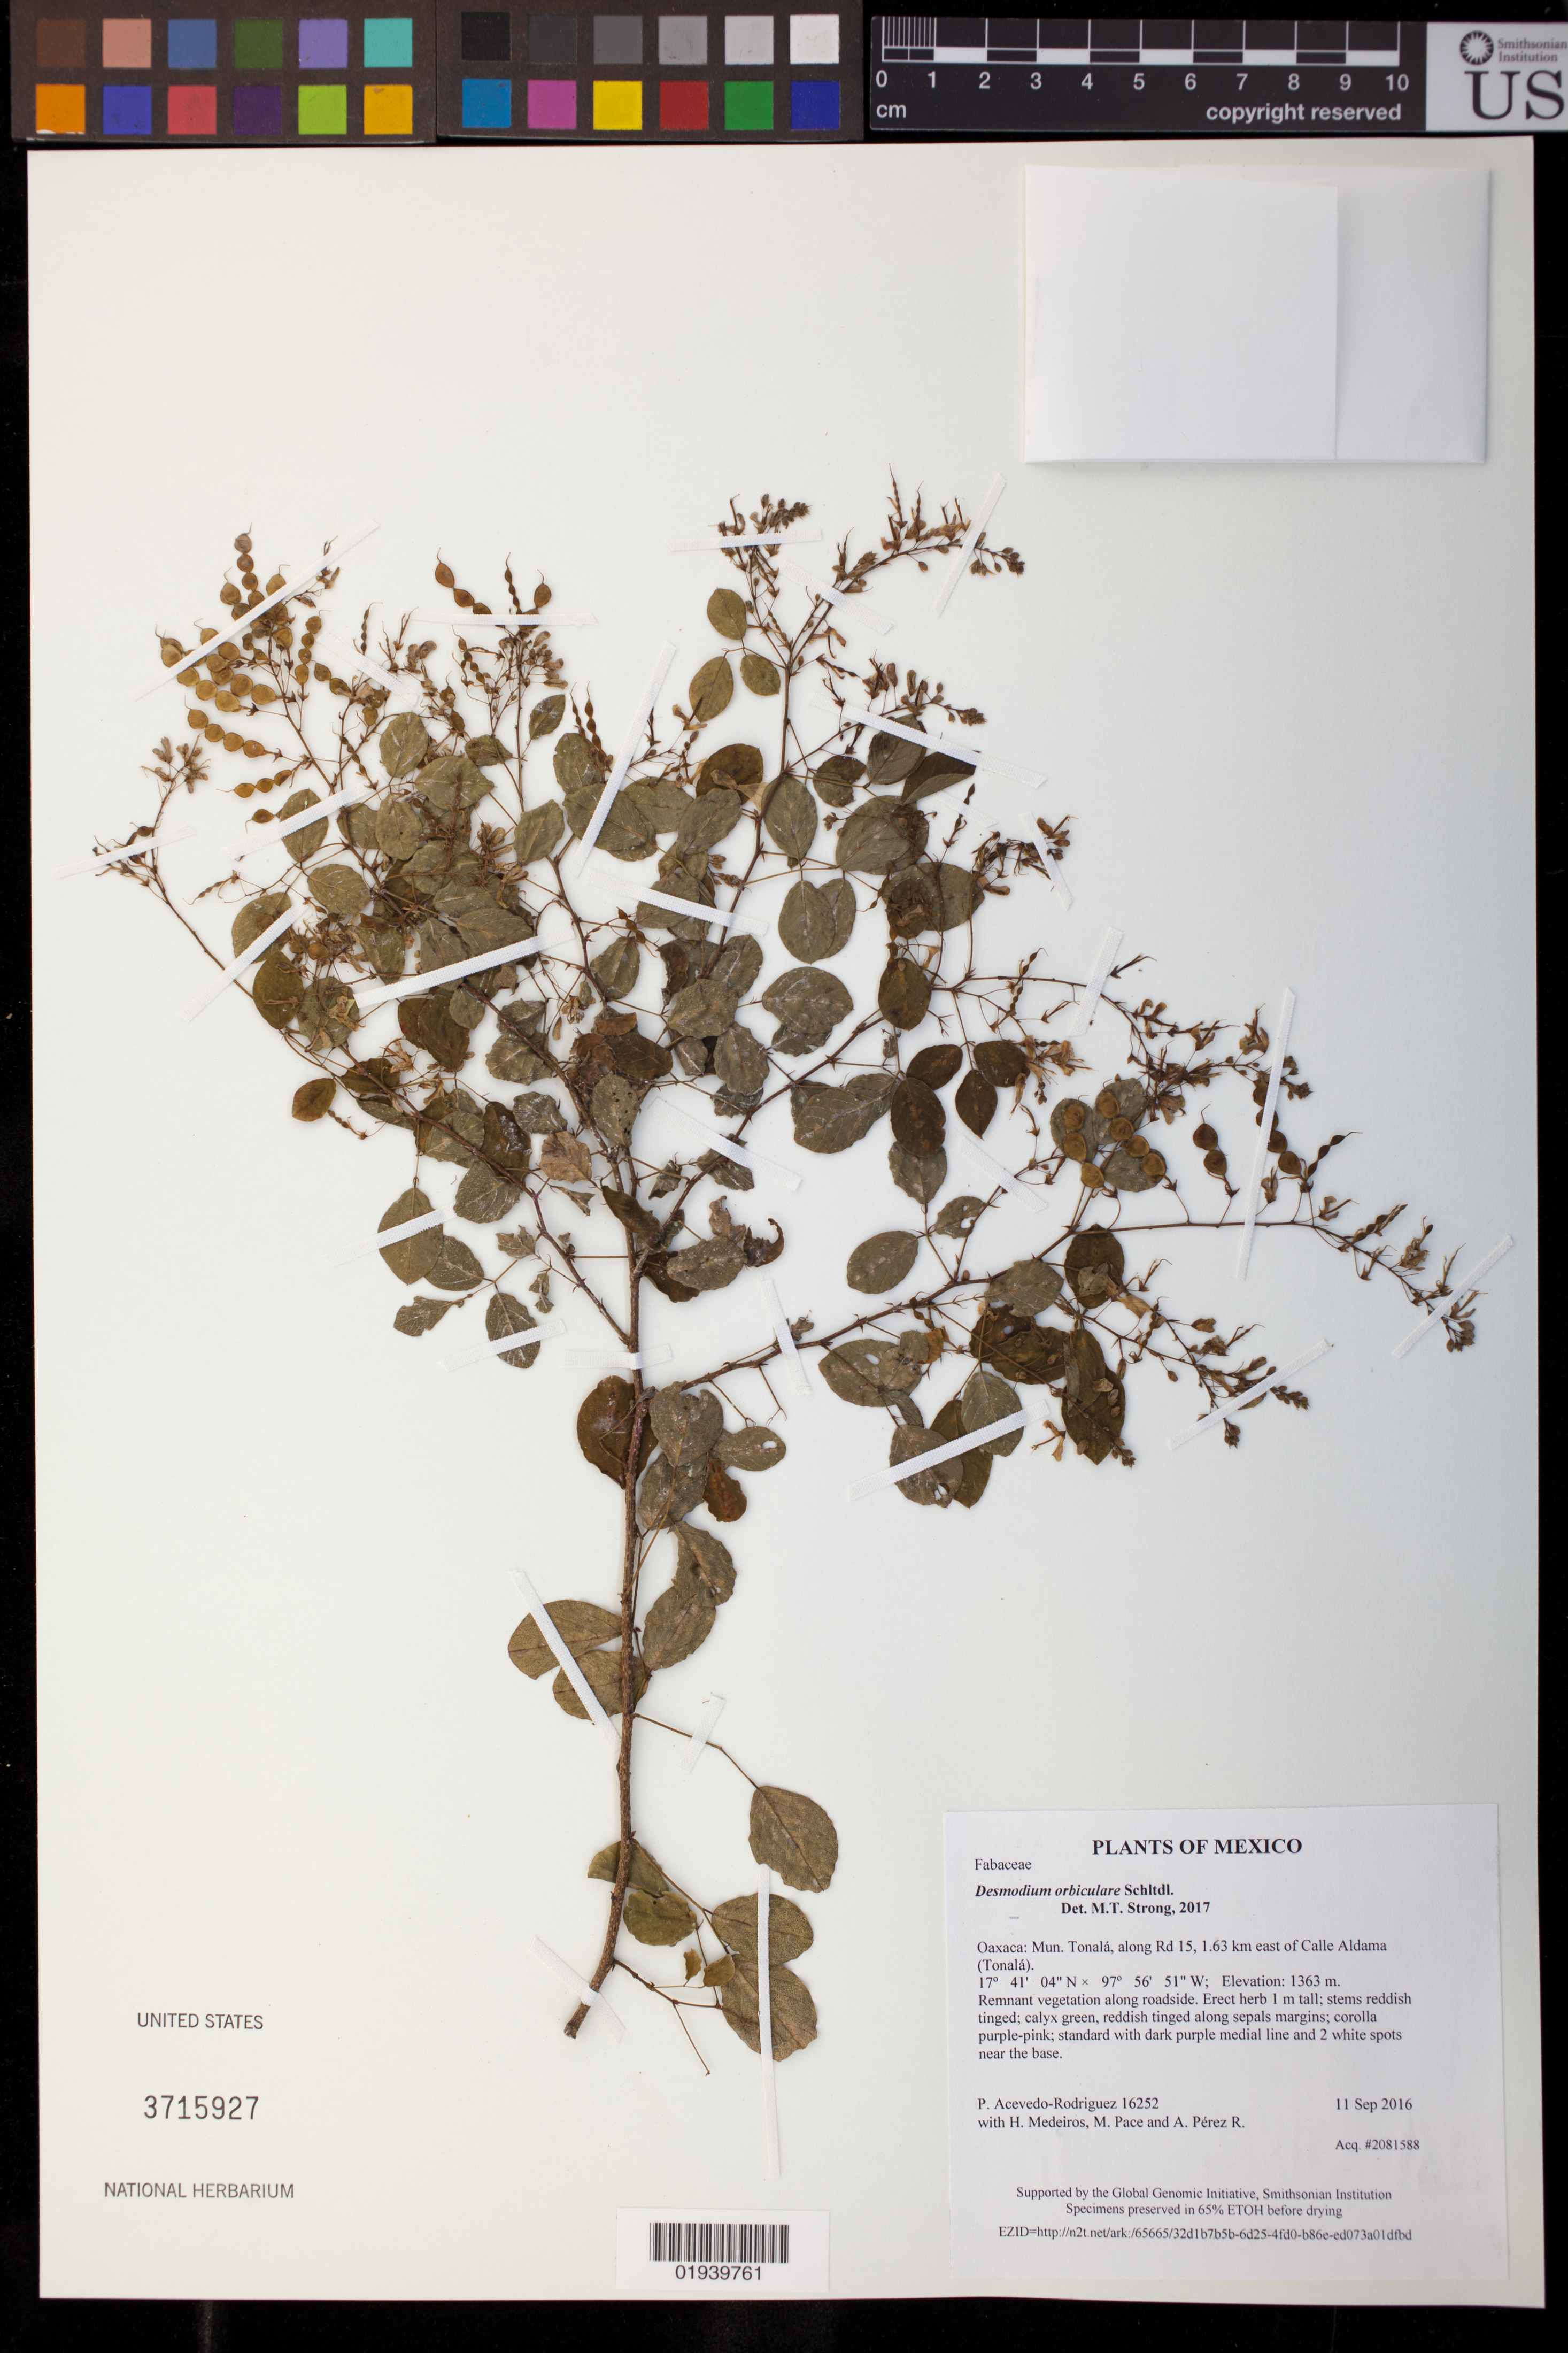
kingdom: Plantae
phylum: Tracheophyta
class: Magnoliopsida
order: Fabales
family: Fabaceae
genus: Desmodium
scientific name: Desmodium orbiculare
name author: Schltdl.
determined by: Strong, M. T., (US), Smithsonian Institution - National Museum of Natural History (UNITED STATES)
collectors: P. Acevedo-Rodr., H. Medeiros, M. R. Pace & A. Pérez R.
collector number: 16252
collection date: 2016-09-11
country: Mexico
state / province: Oaxaca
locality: Mun. Tonalá, along Rd 15, 1.63 km east of Calle Aldama (Tonalá).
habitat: Remnant vegetation along roadside.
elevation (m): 1363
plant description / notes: US, NY, MO, K, F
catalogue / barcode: US 3715927